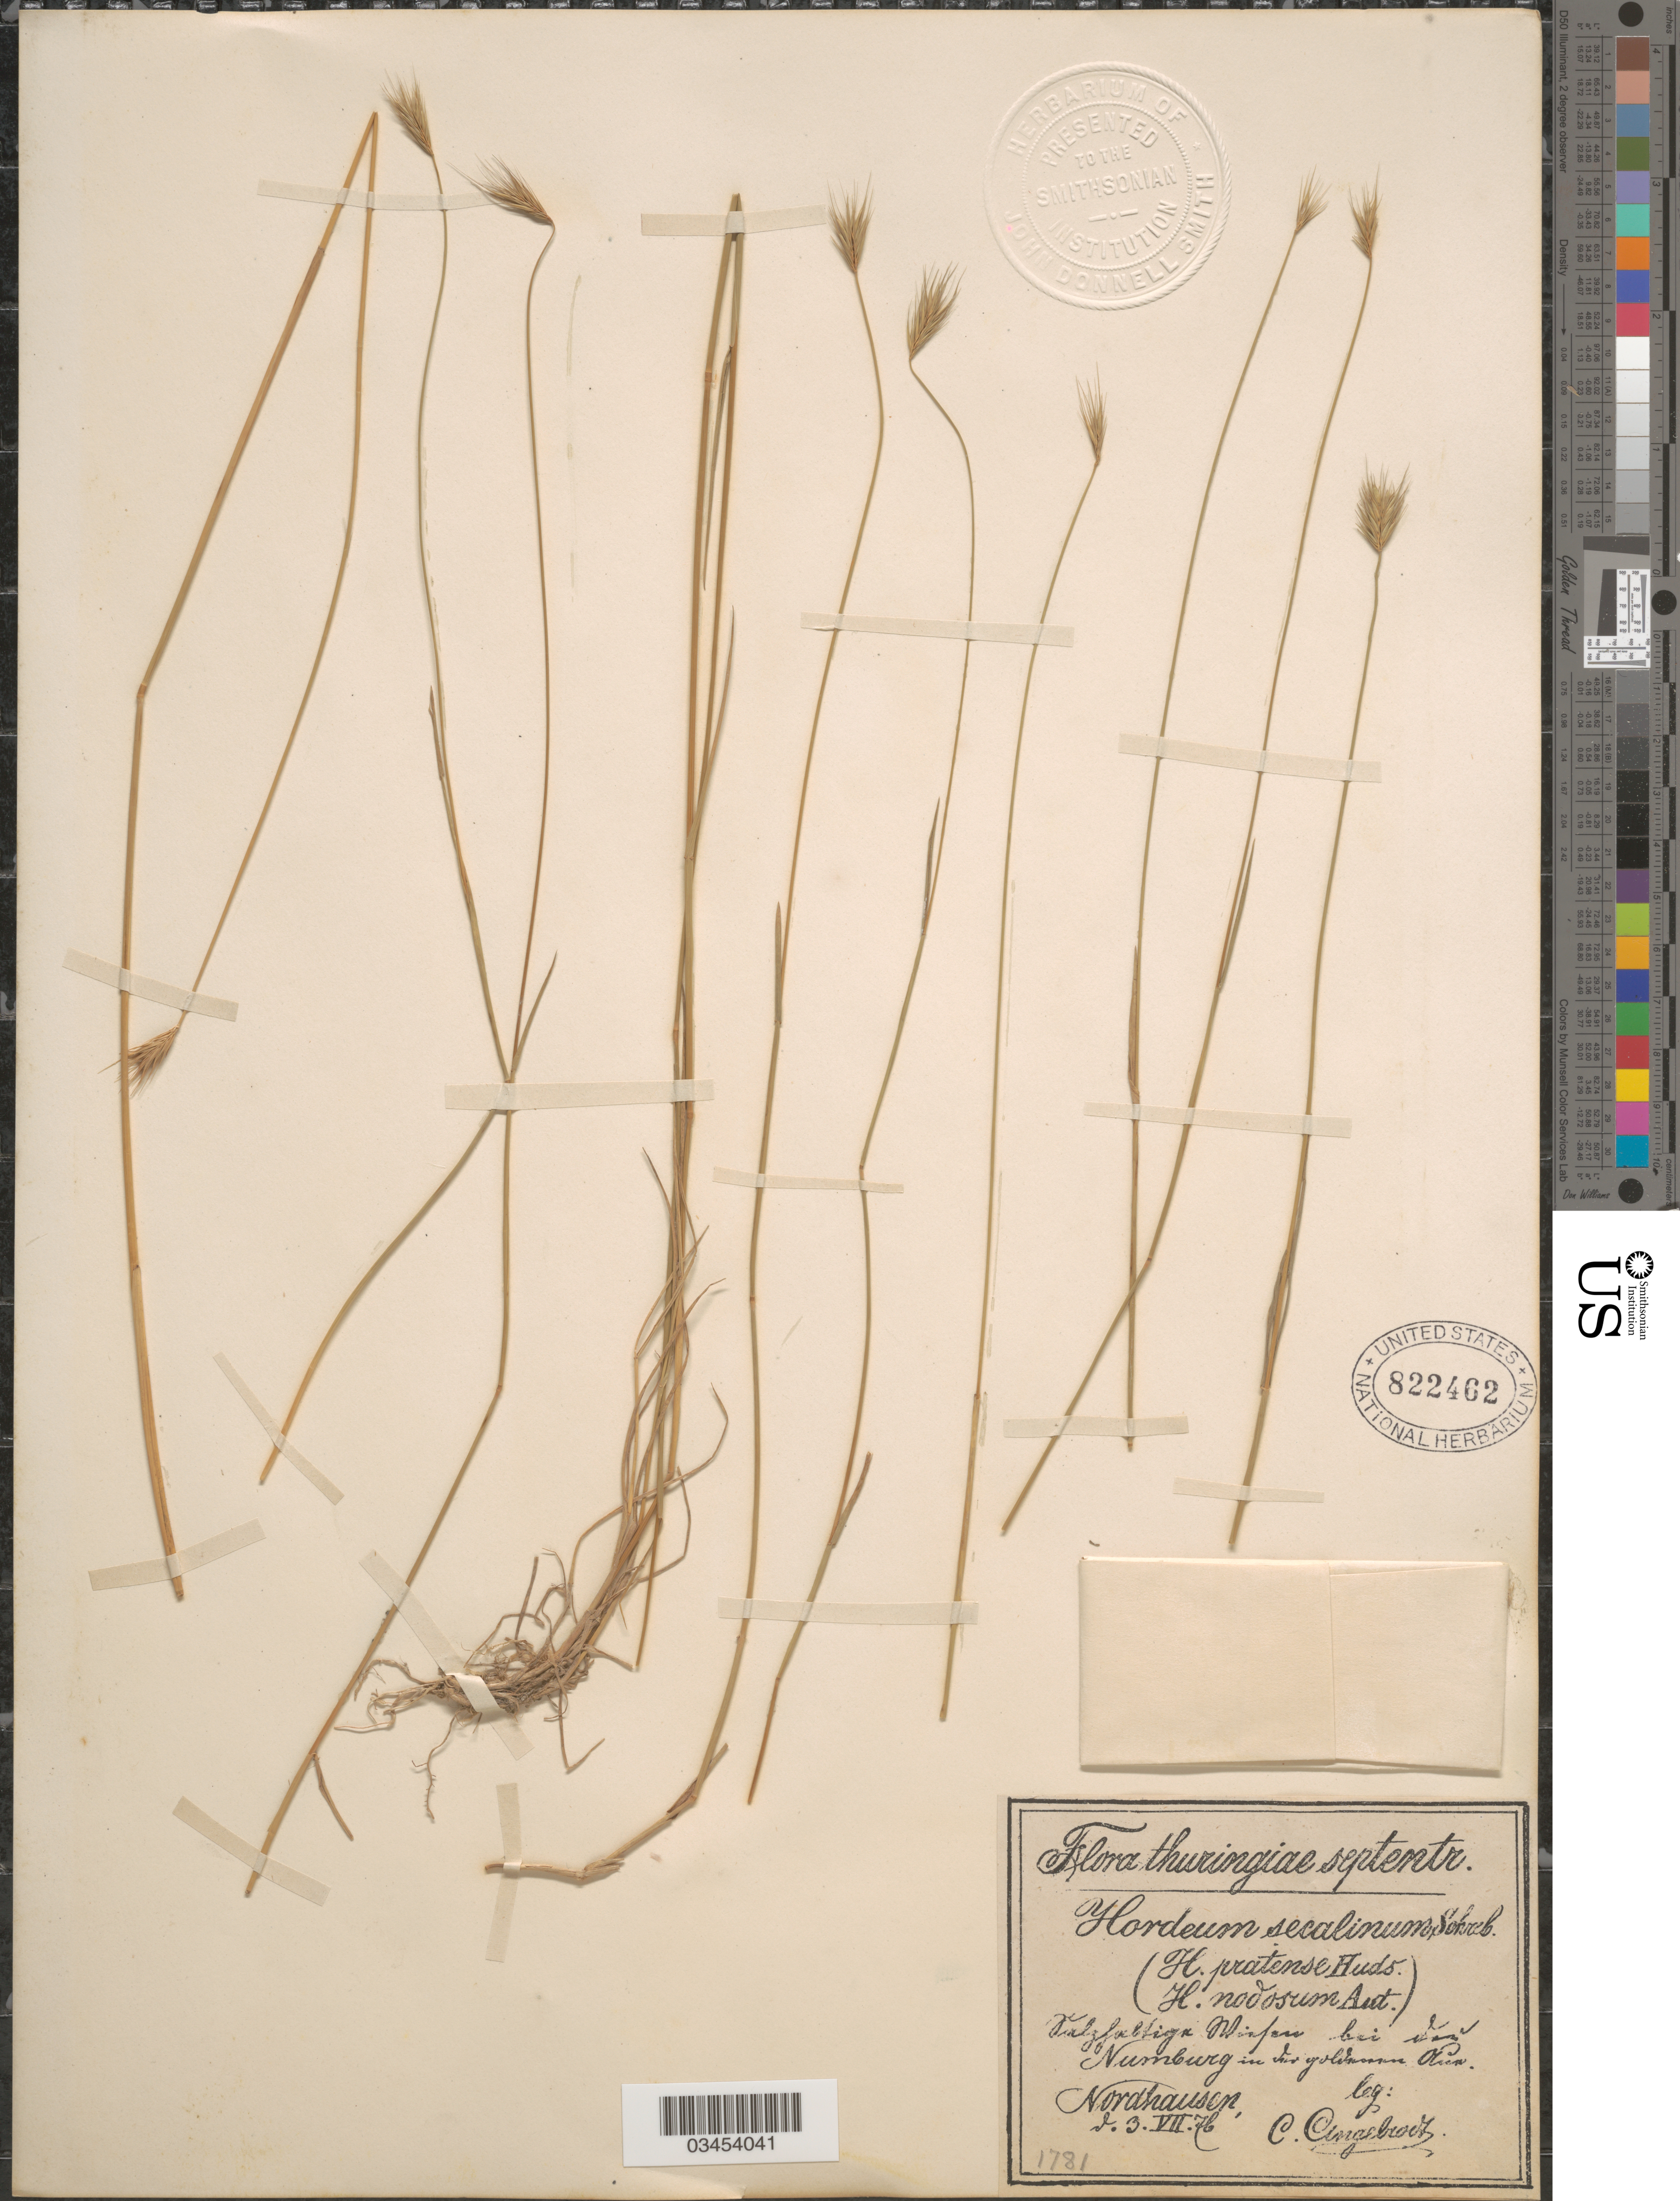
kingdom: Plantae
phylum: Tracheophyta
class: Liliopsida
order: Poales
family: Poaceae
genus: Hordeum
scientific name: Hordeum secalinum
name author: Schreb.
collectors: C. Angelrodt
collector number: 1781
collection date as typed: Transcribed d/m/y: 3/7/76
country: Germany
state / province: Thuringia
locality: Thuringiae. Vulzlabfige Wiesen bei den Numburg in der golddasnen Hone. Nordhausen.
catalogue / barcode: US 822462